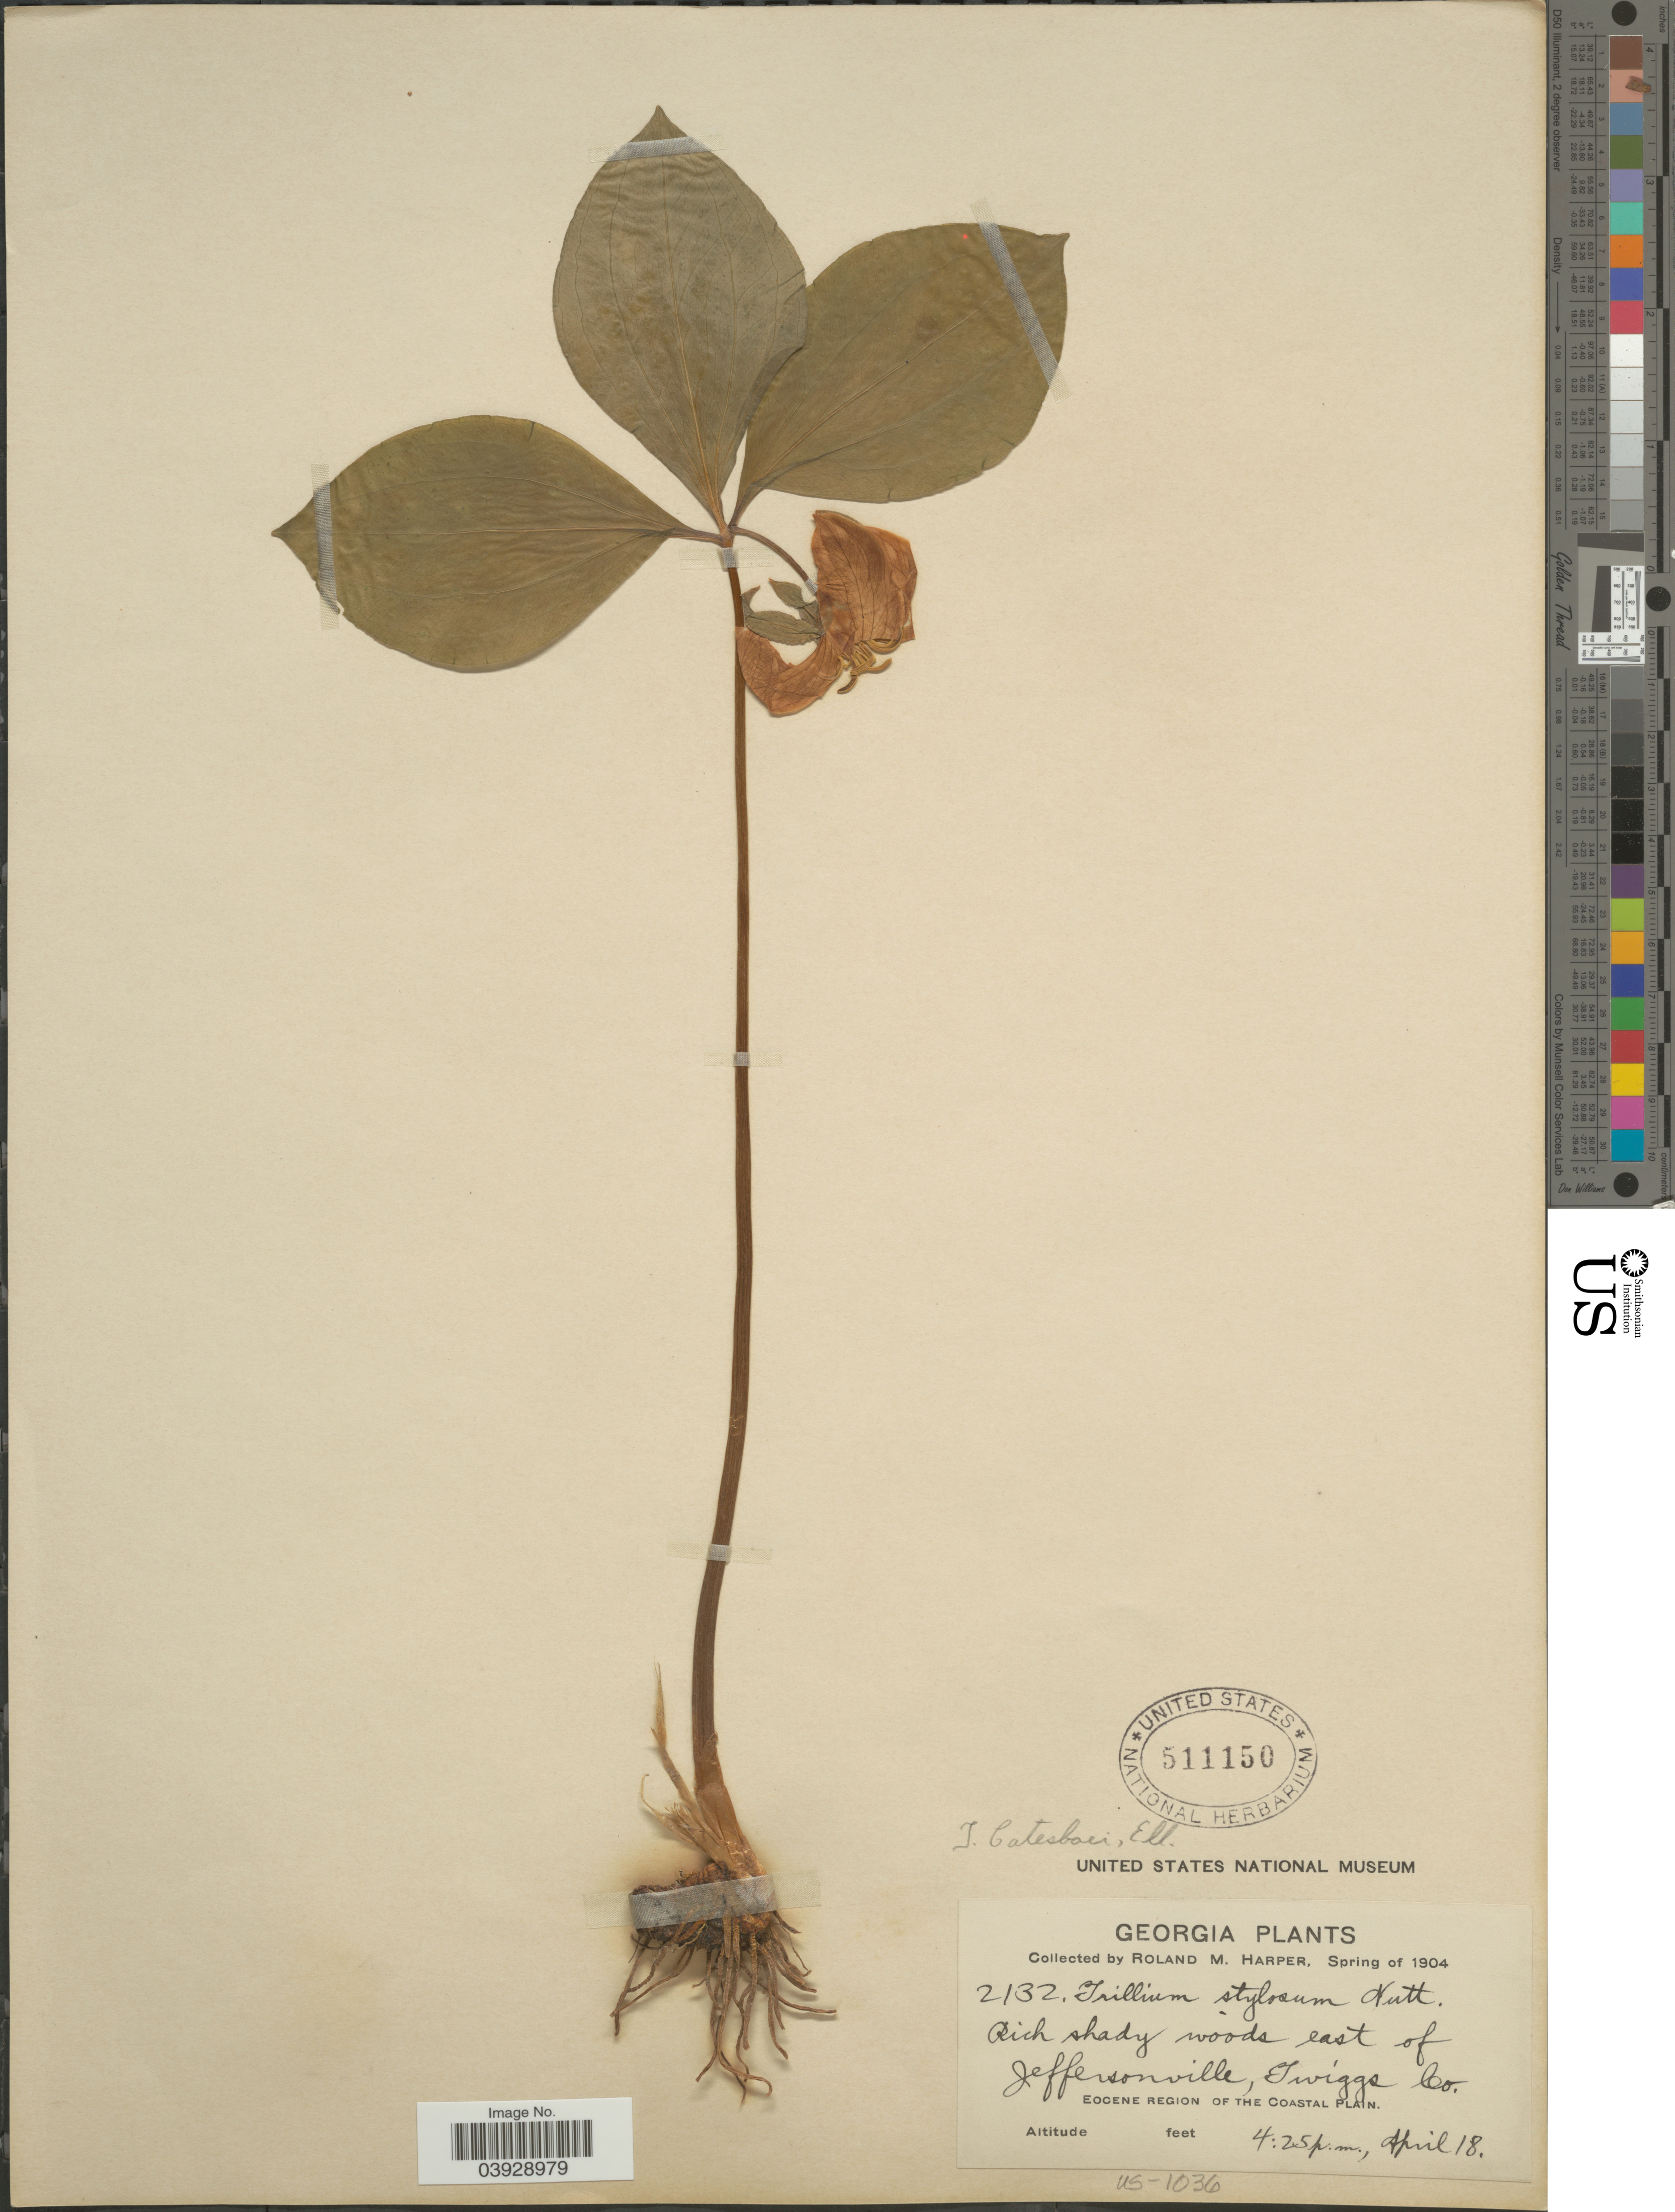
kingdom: Plantae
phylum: Tracheophyta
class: Liliopsida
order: Liliales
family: Melanthiaceae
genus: Trillium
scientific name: Trillium catesbaei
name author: Elliott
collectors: R. M. Harper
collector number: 2132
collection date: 1904-04-18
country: United States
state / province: Georgia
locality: East of Jeffersonville, Twiggs Co. Eocene Region of the Coastal Plain.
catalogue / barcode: US 511150